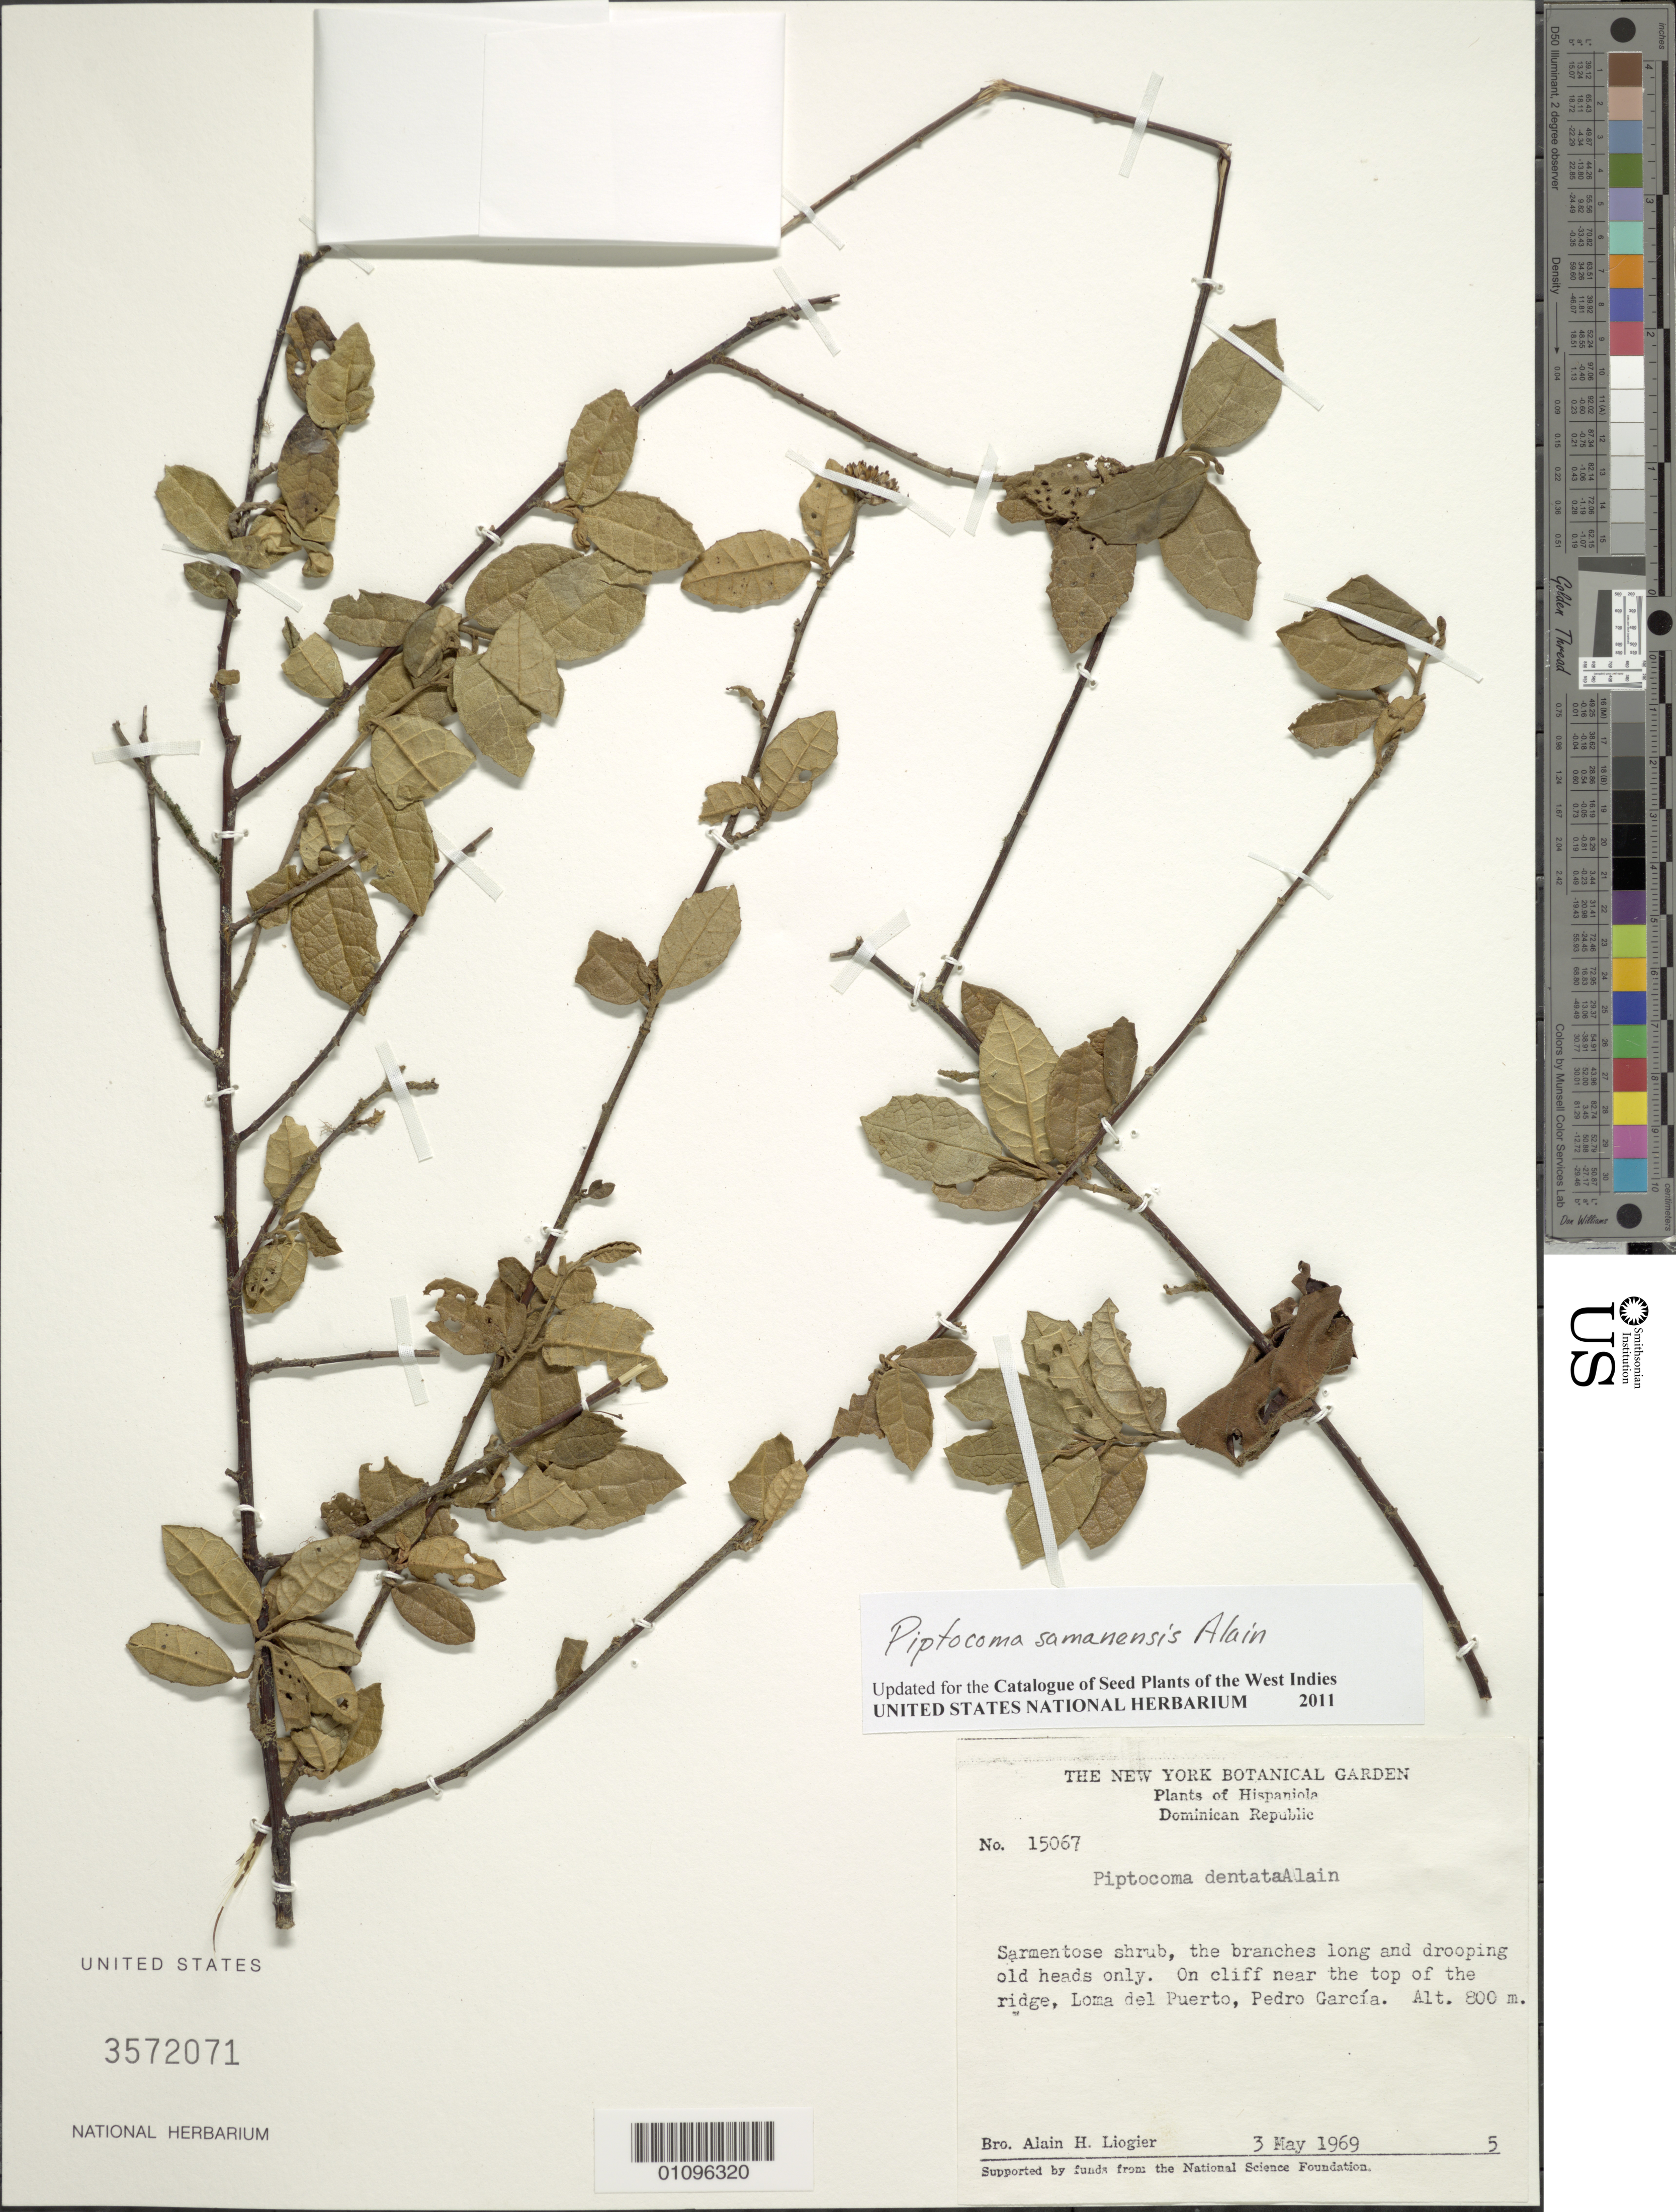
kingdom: Plantae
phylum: Tracheophyta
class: Magnoliopsida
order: Asterales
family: Asteraceae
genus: Piptocoma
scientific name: Piptocoma samanensis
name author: Alain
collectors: A. H. Liogier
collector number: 15067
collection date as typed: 03 May 1969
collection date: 1969-05-03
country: Dominican Republic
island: Hispaniola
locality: Loma del Puerto, Pedro García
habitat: On cliff near the top of the ridge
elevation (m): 800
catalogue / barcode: US 3572071